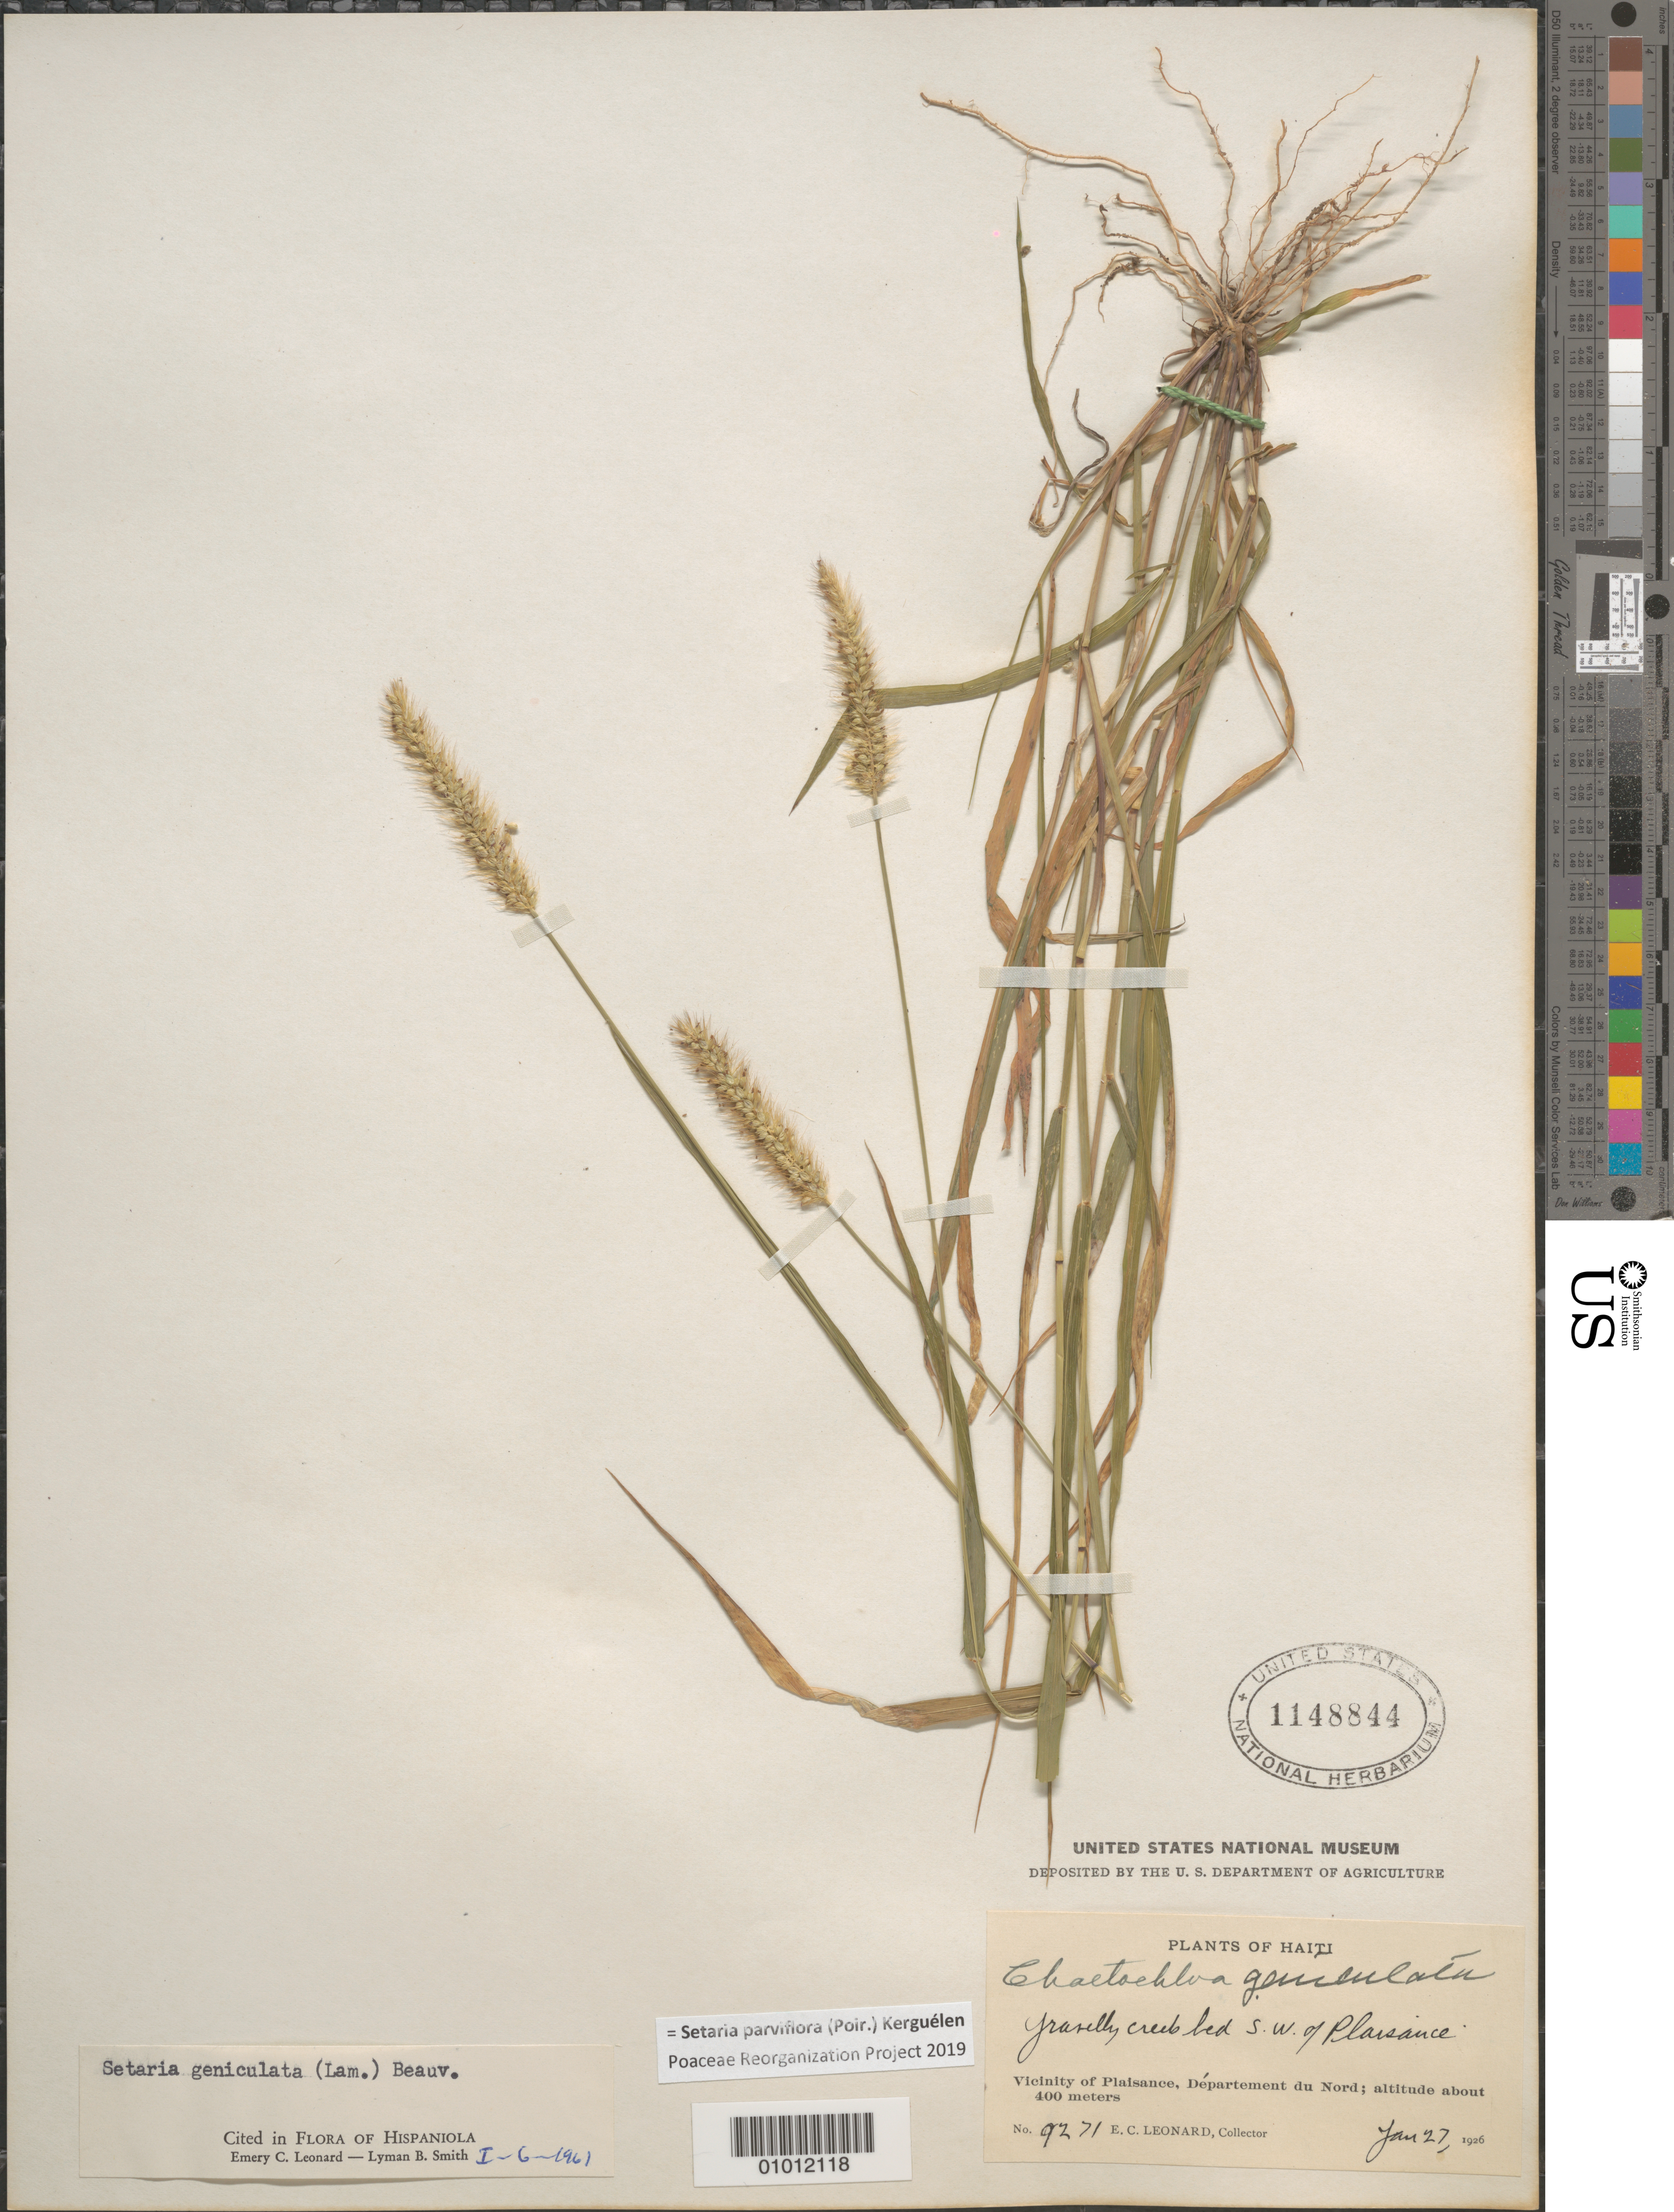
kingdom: Plantae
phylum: Tracheophyta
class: Liliopsida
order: Poales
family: Poaceae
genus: Setaria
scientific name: Setaria parviflora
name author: (Poir.) Kerguélen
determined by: Poaceae Reorganization Project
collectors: E. C. Leonard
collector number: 9271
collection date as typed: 27 Jan 1926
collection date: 1926-01-27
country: Haiti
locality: SW of Plaisance, Department du Nord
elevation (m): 400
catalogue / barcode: US 1148844